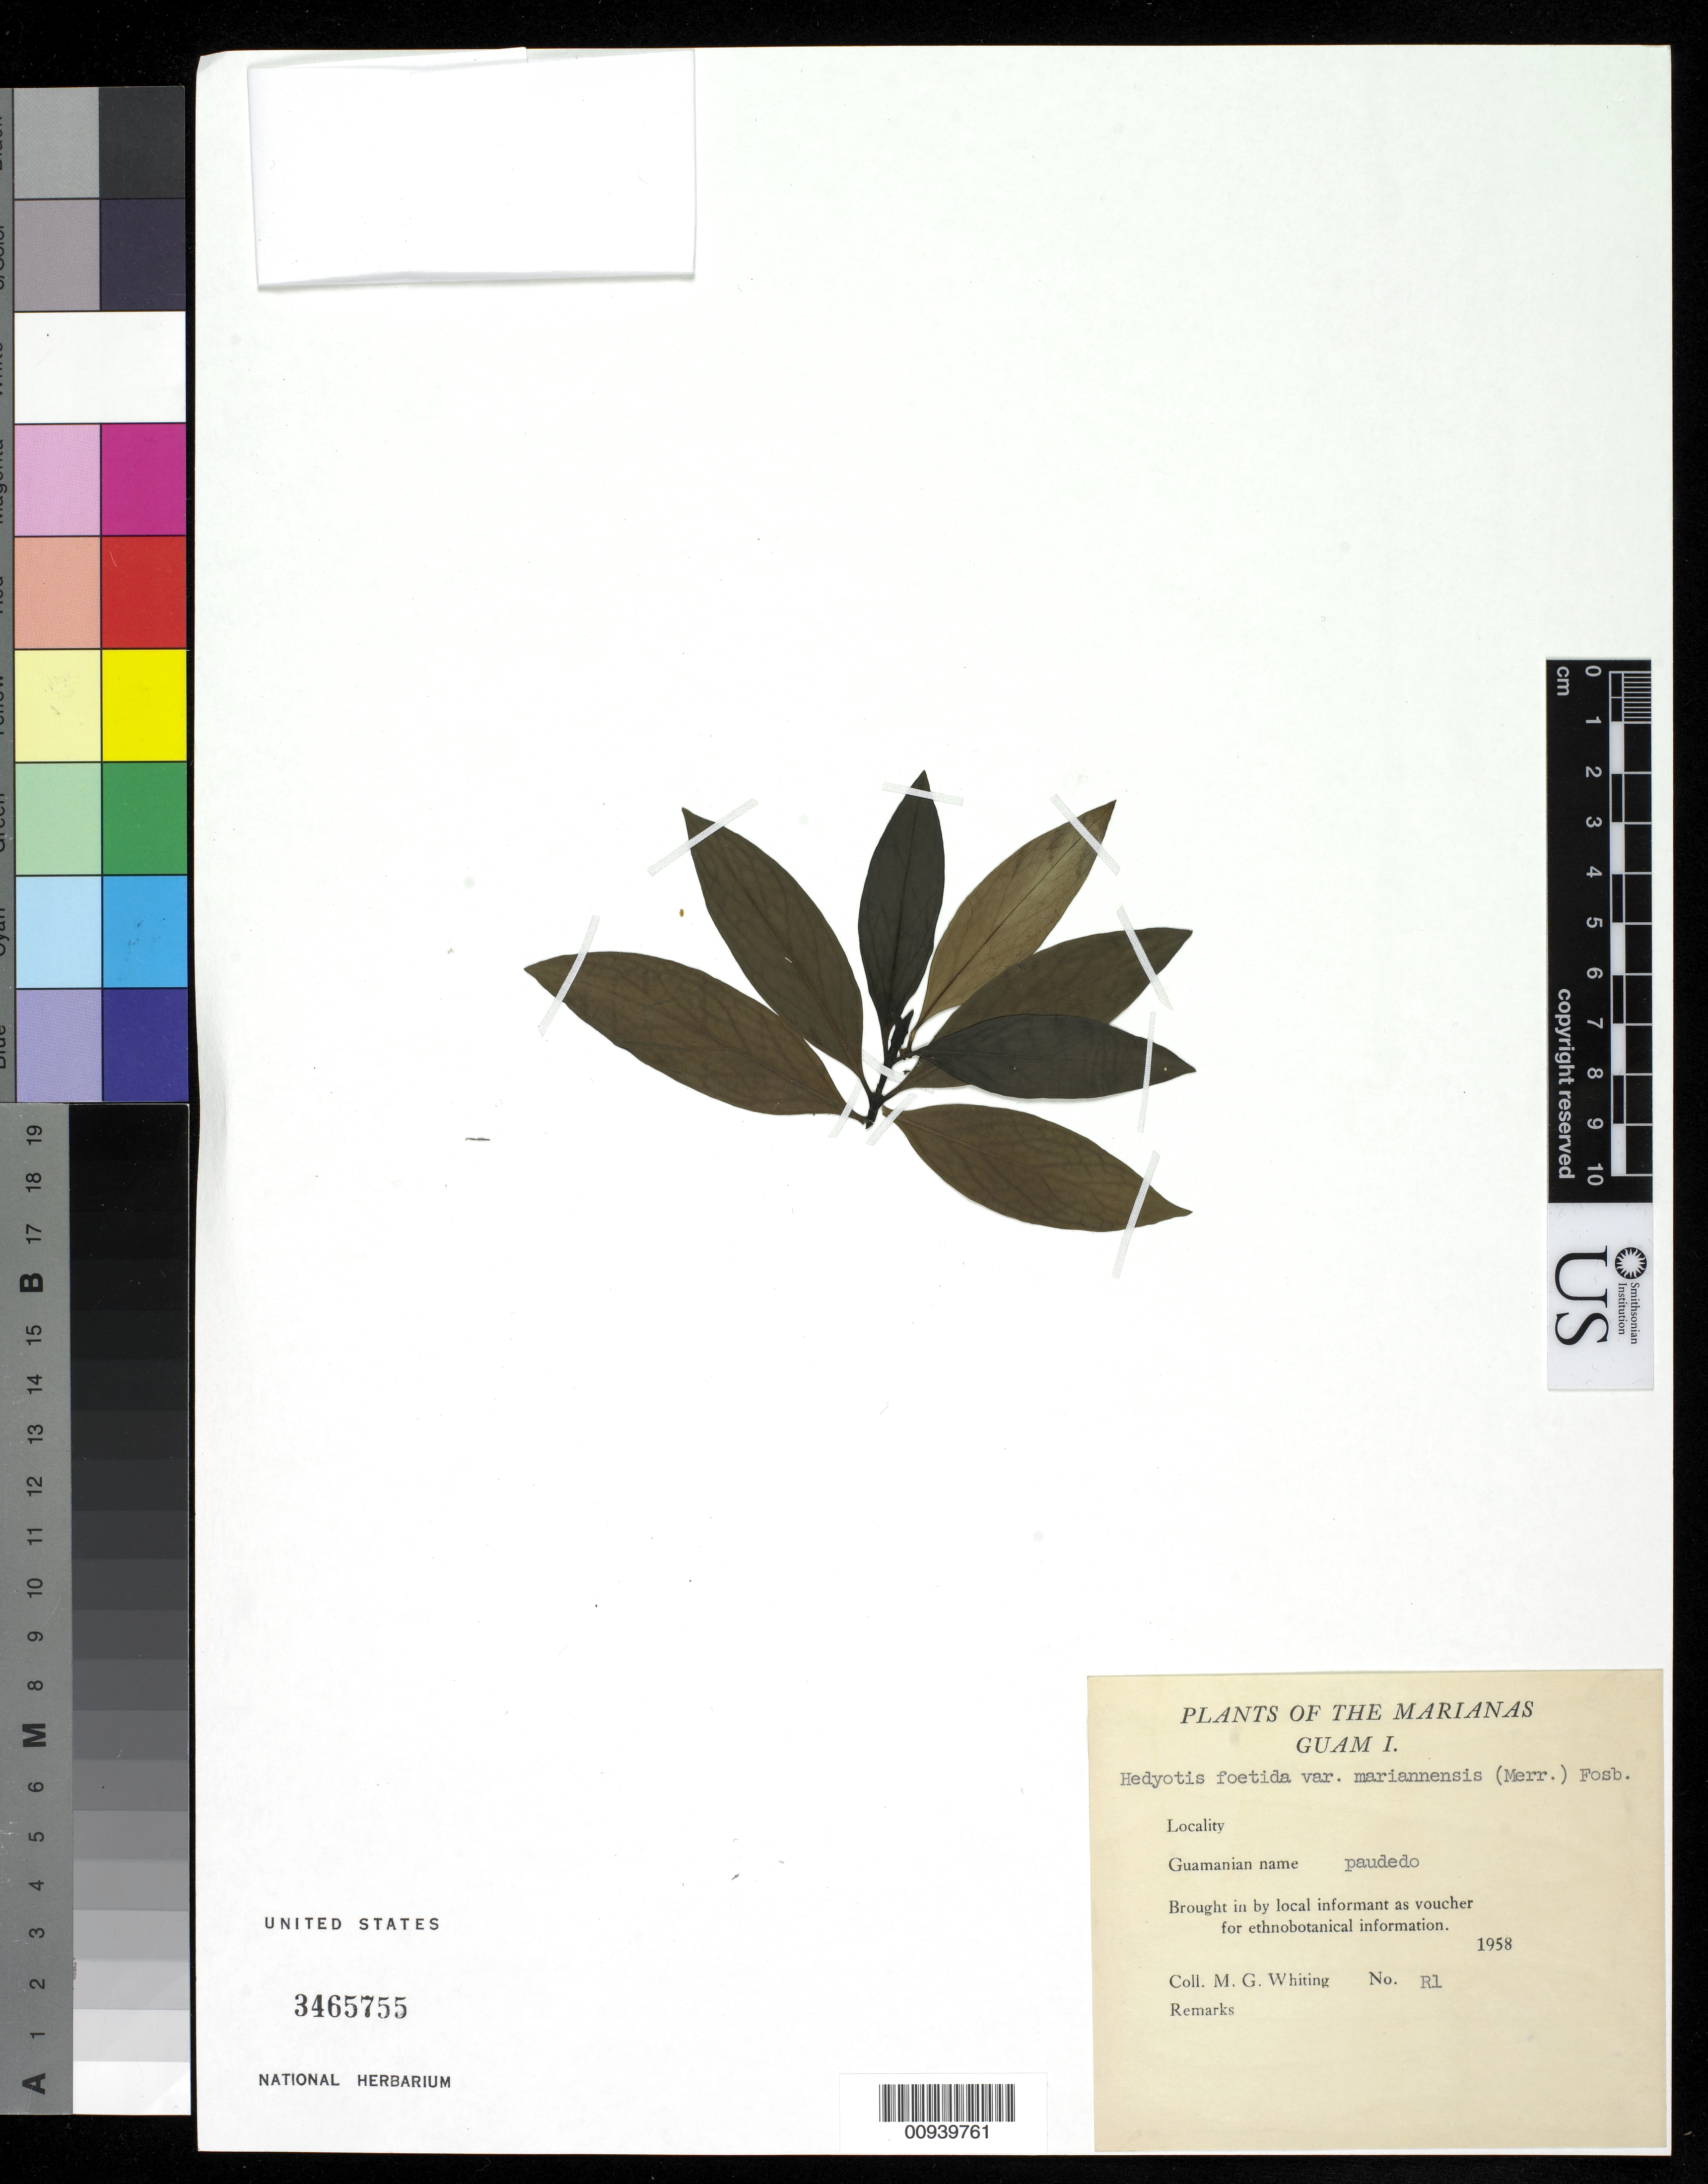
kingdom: Plantae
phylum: Tracheophyta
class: Magnoliopsida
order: Gentianales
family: Rubiaceae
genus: Leptopetalum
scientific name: Leptopetalum foetidum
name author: (G. Forst.) Neupane & N. Wikstr.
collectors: M. Whiting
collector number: R 1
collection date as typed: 1958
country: Guam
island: Guam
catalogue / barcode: US 3465755